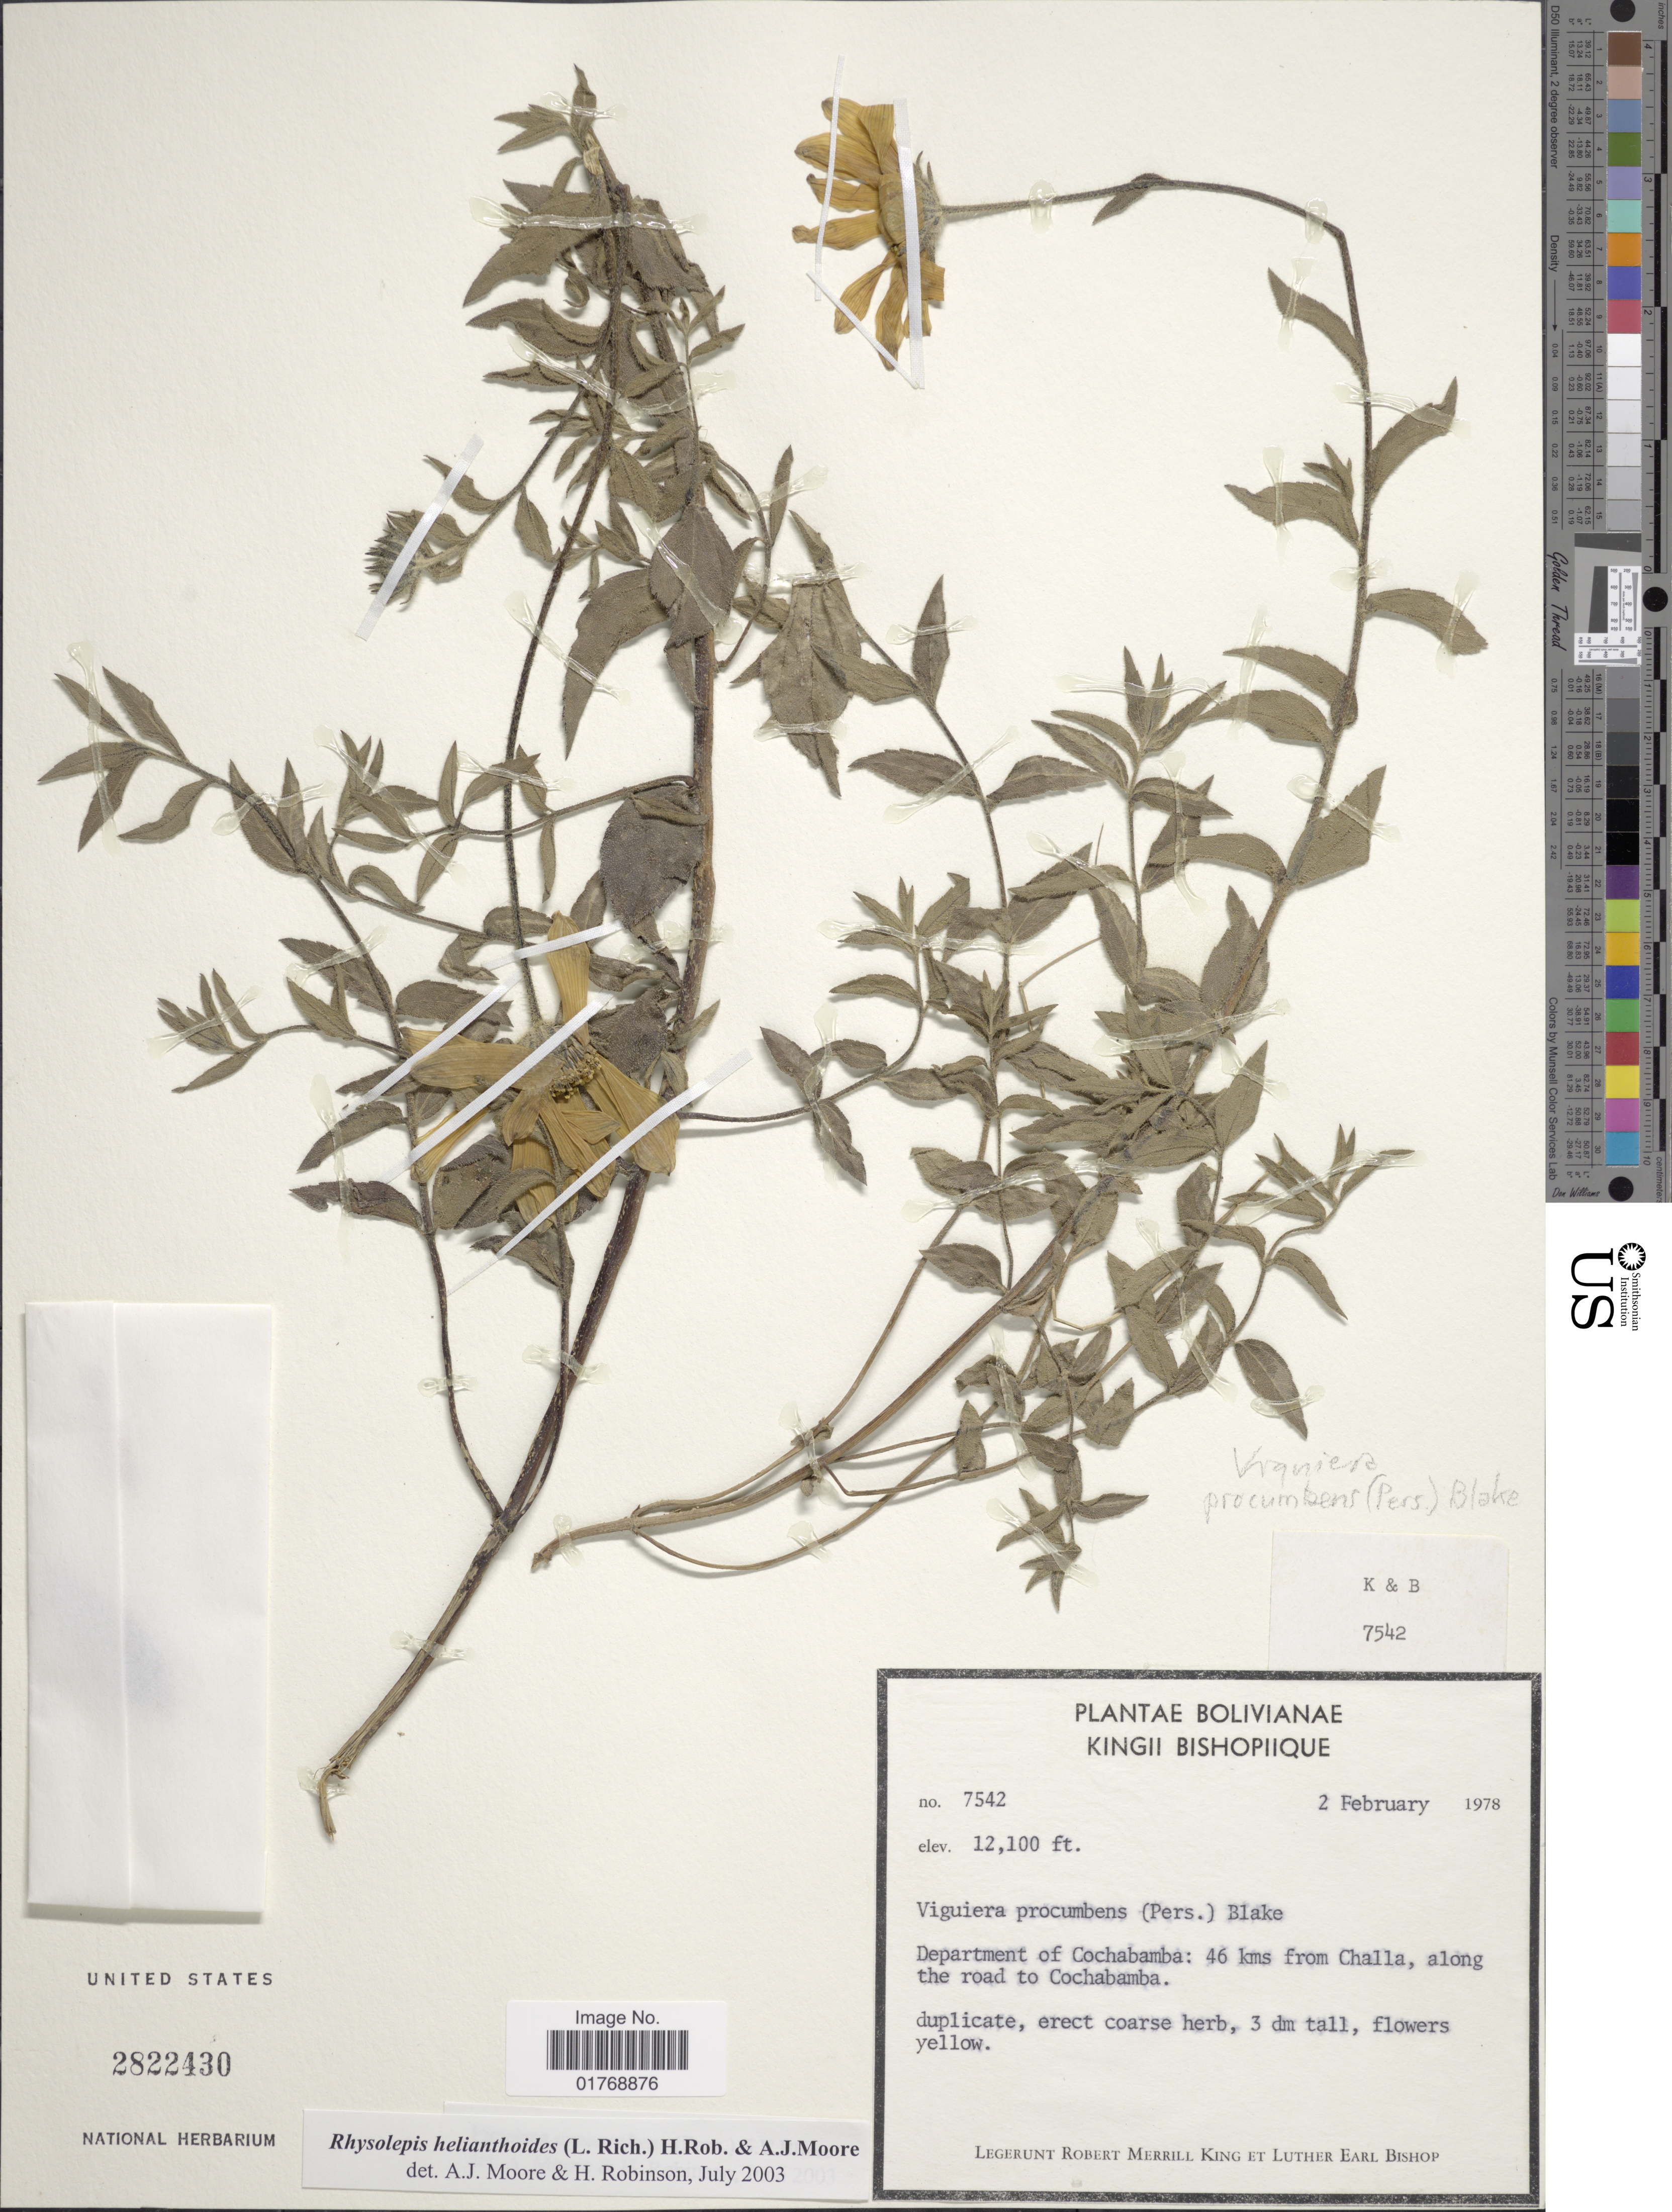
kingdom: Plantae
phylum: Tracheophyta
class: Magnoliopsida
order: Asterales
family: Asteraceae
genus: Viguiera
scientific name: Viguiera procumbens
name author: (Pers.) S.F. Blake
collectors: R. M. King & L. E. Bishop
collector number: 7542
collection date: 1978-02-02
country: Bolivia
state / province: Cochabamba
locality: Department of Cochabamba: 46 kms from Challa, along the road to Cochabamba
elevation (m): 3688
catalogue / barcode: US 2822430